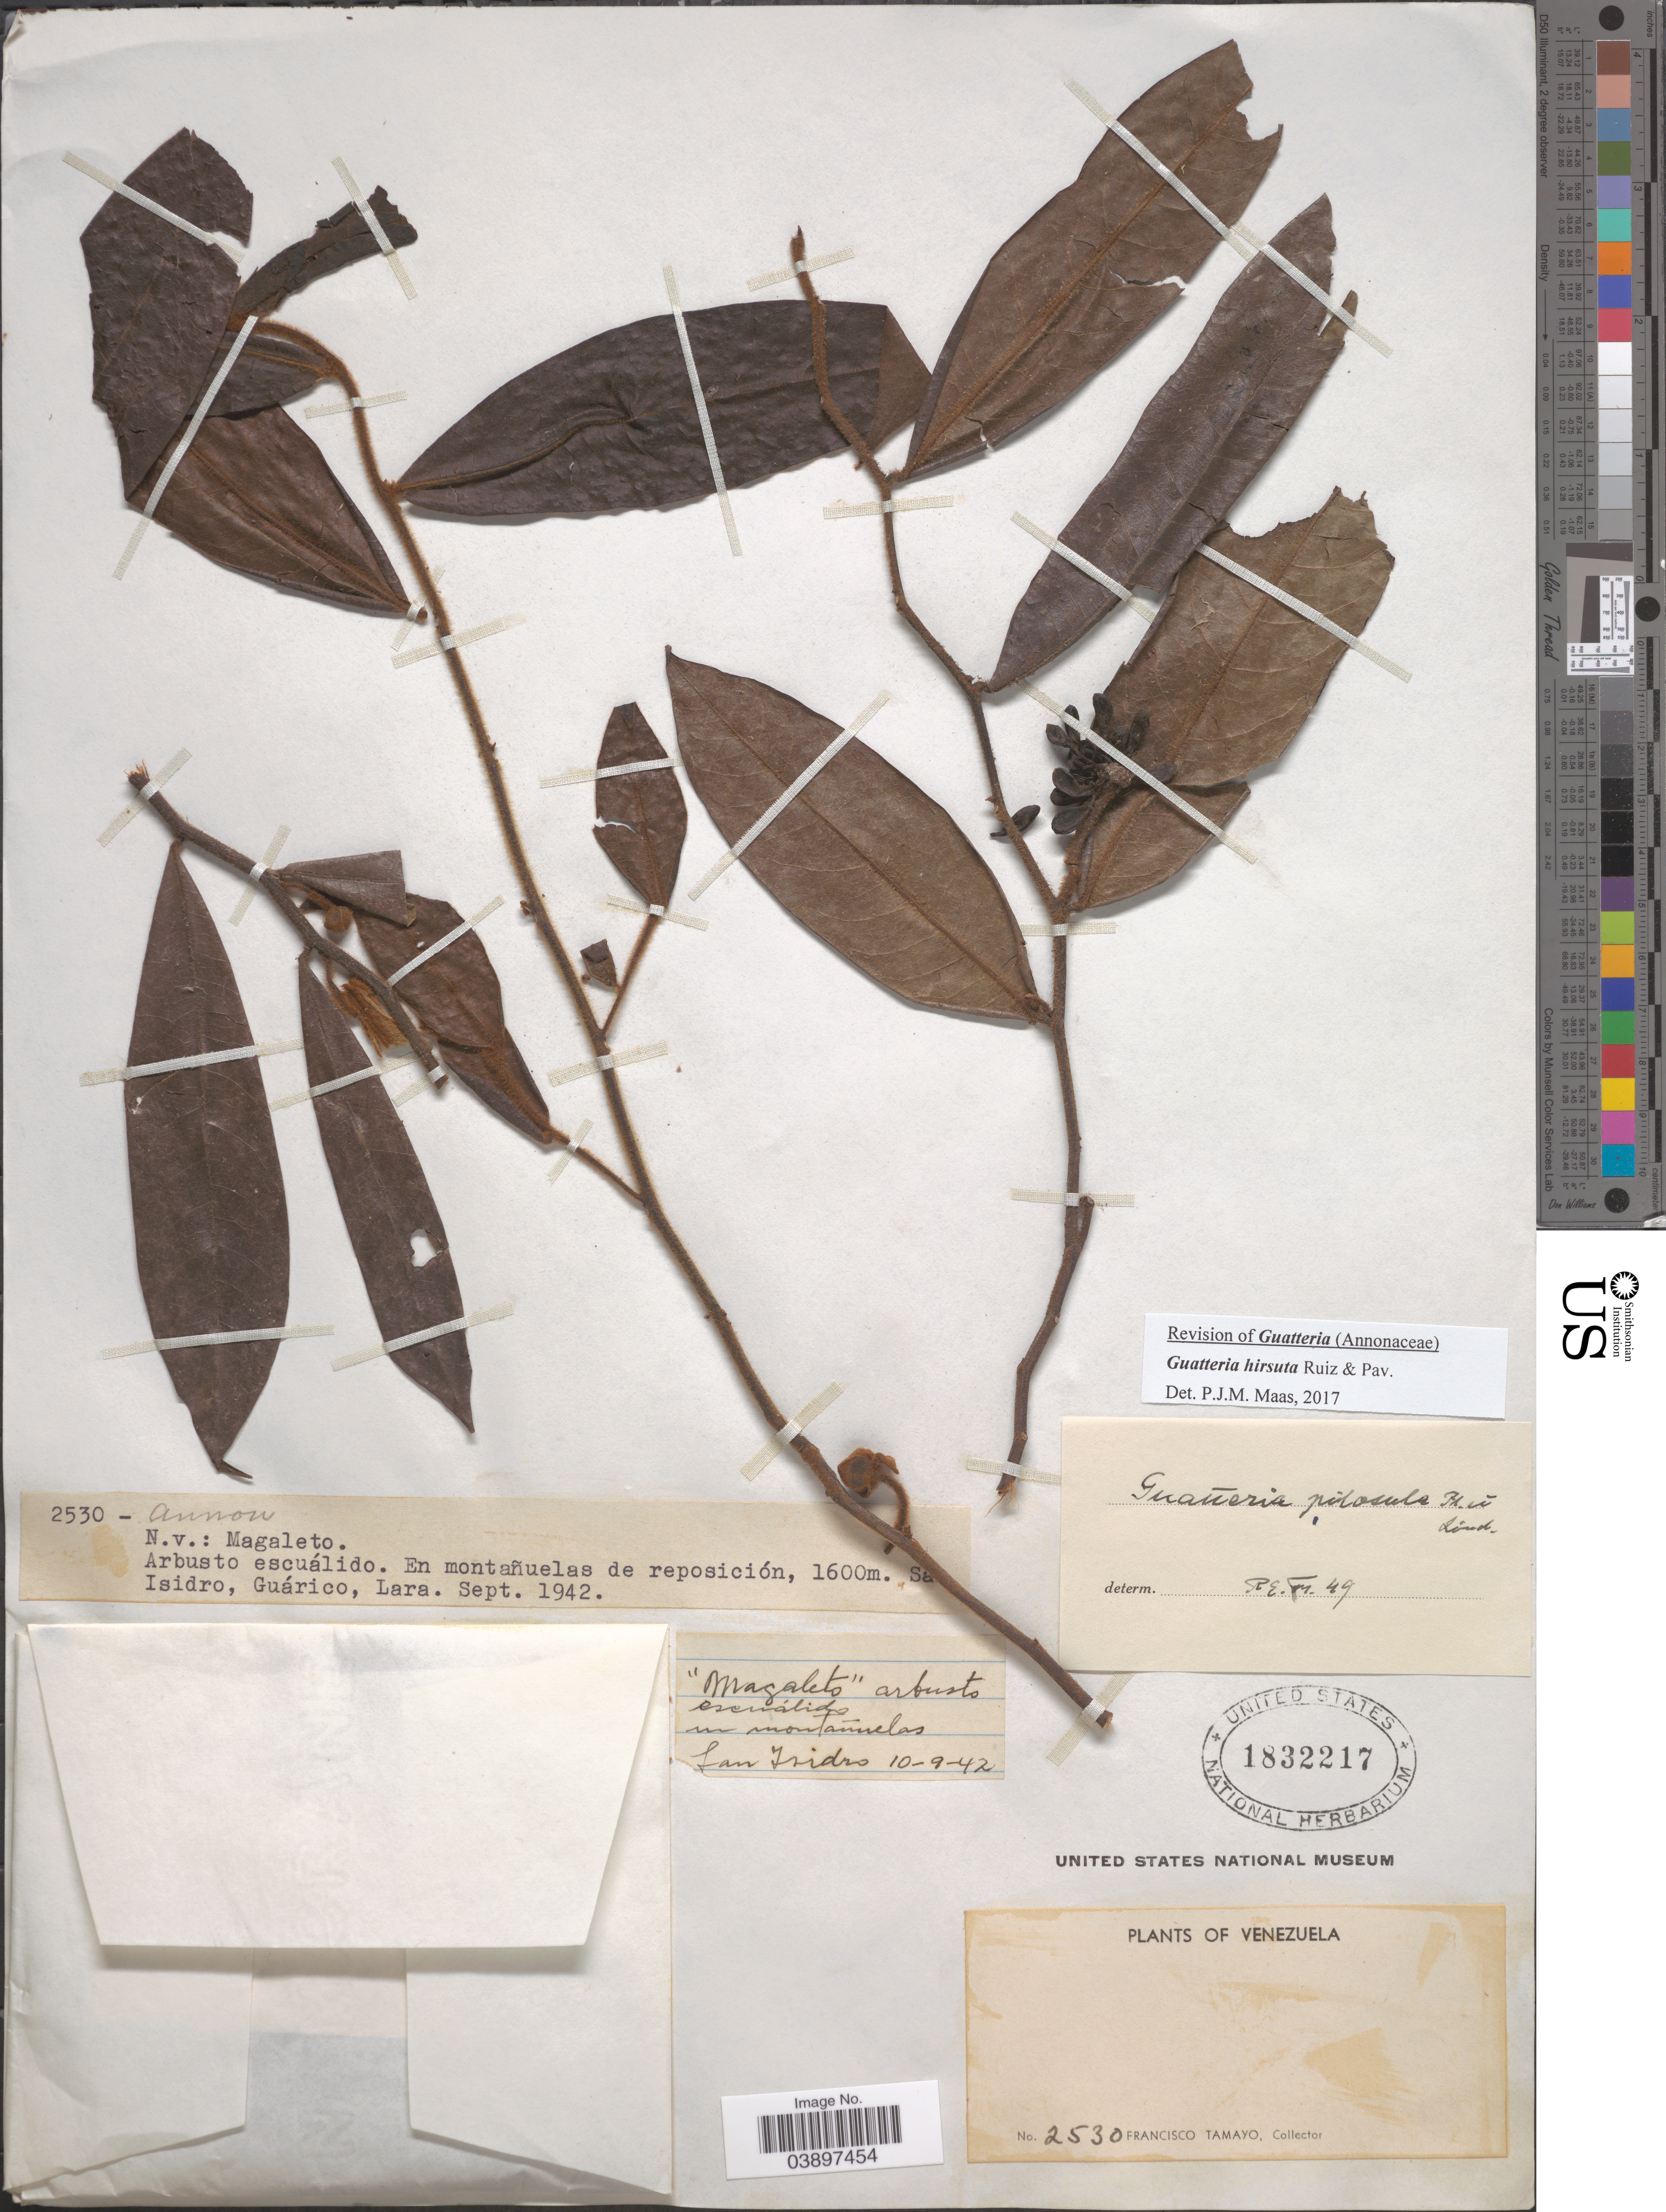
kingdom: Plantae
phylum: Tracheophyta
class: Magnoliopsida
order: Magnoliales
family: Annonaceae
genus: Guatteria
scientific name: Guatteria hirsuta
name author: Ruiz & Pav.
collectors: F. Tamayo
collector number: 2530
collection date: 1942-09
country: Venezuela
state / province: Guarico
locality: En montañuelas de reposición, San Isidro, Guárico, Lara.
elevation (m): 1600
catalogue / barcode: US 1832217